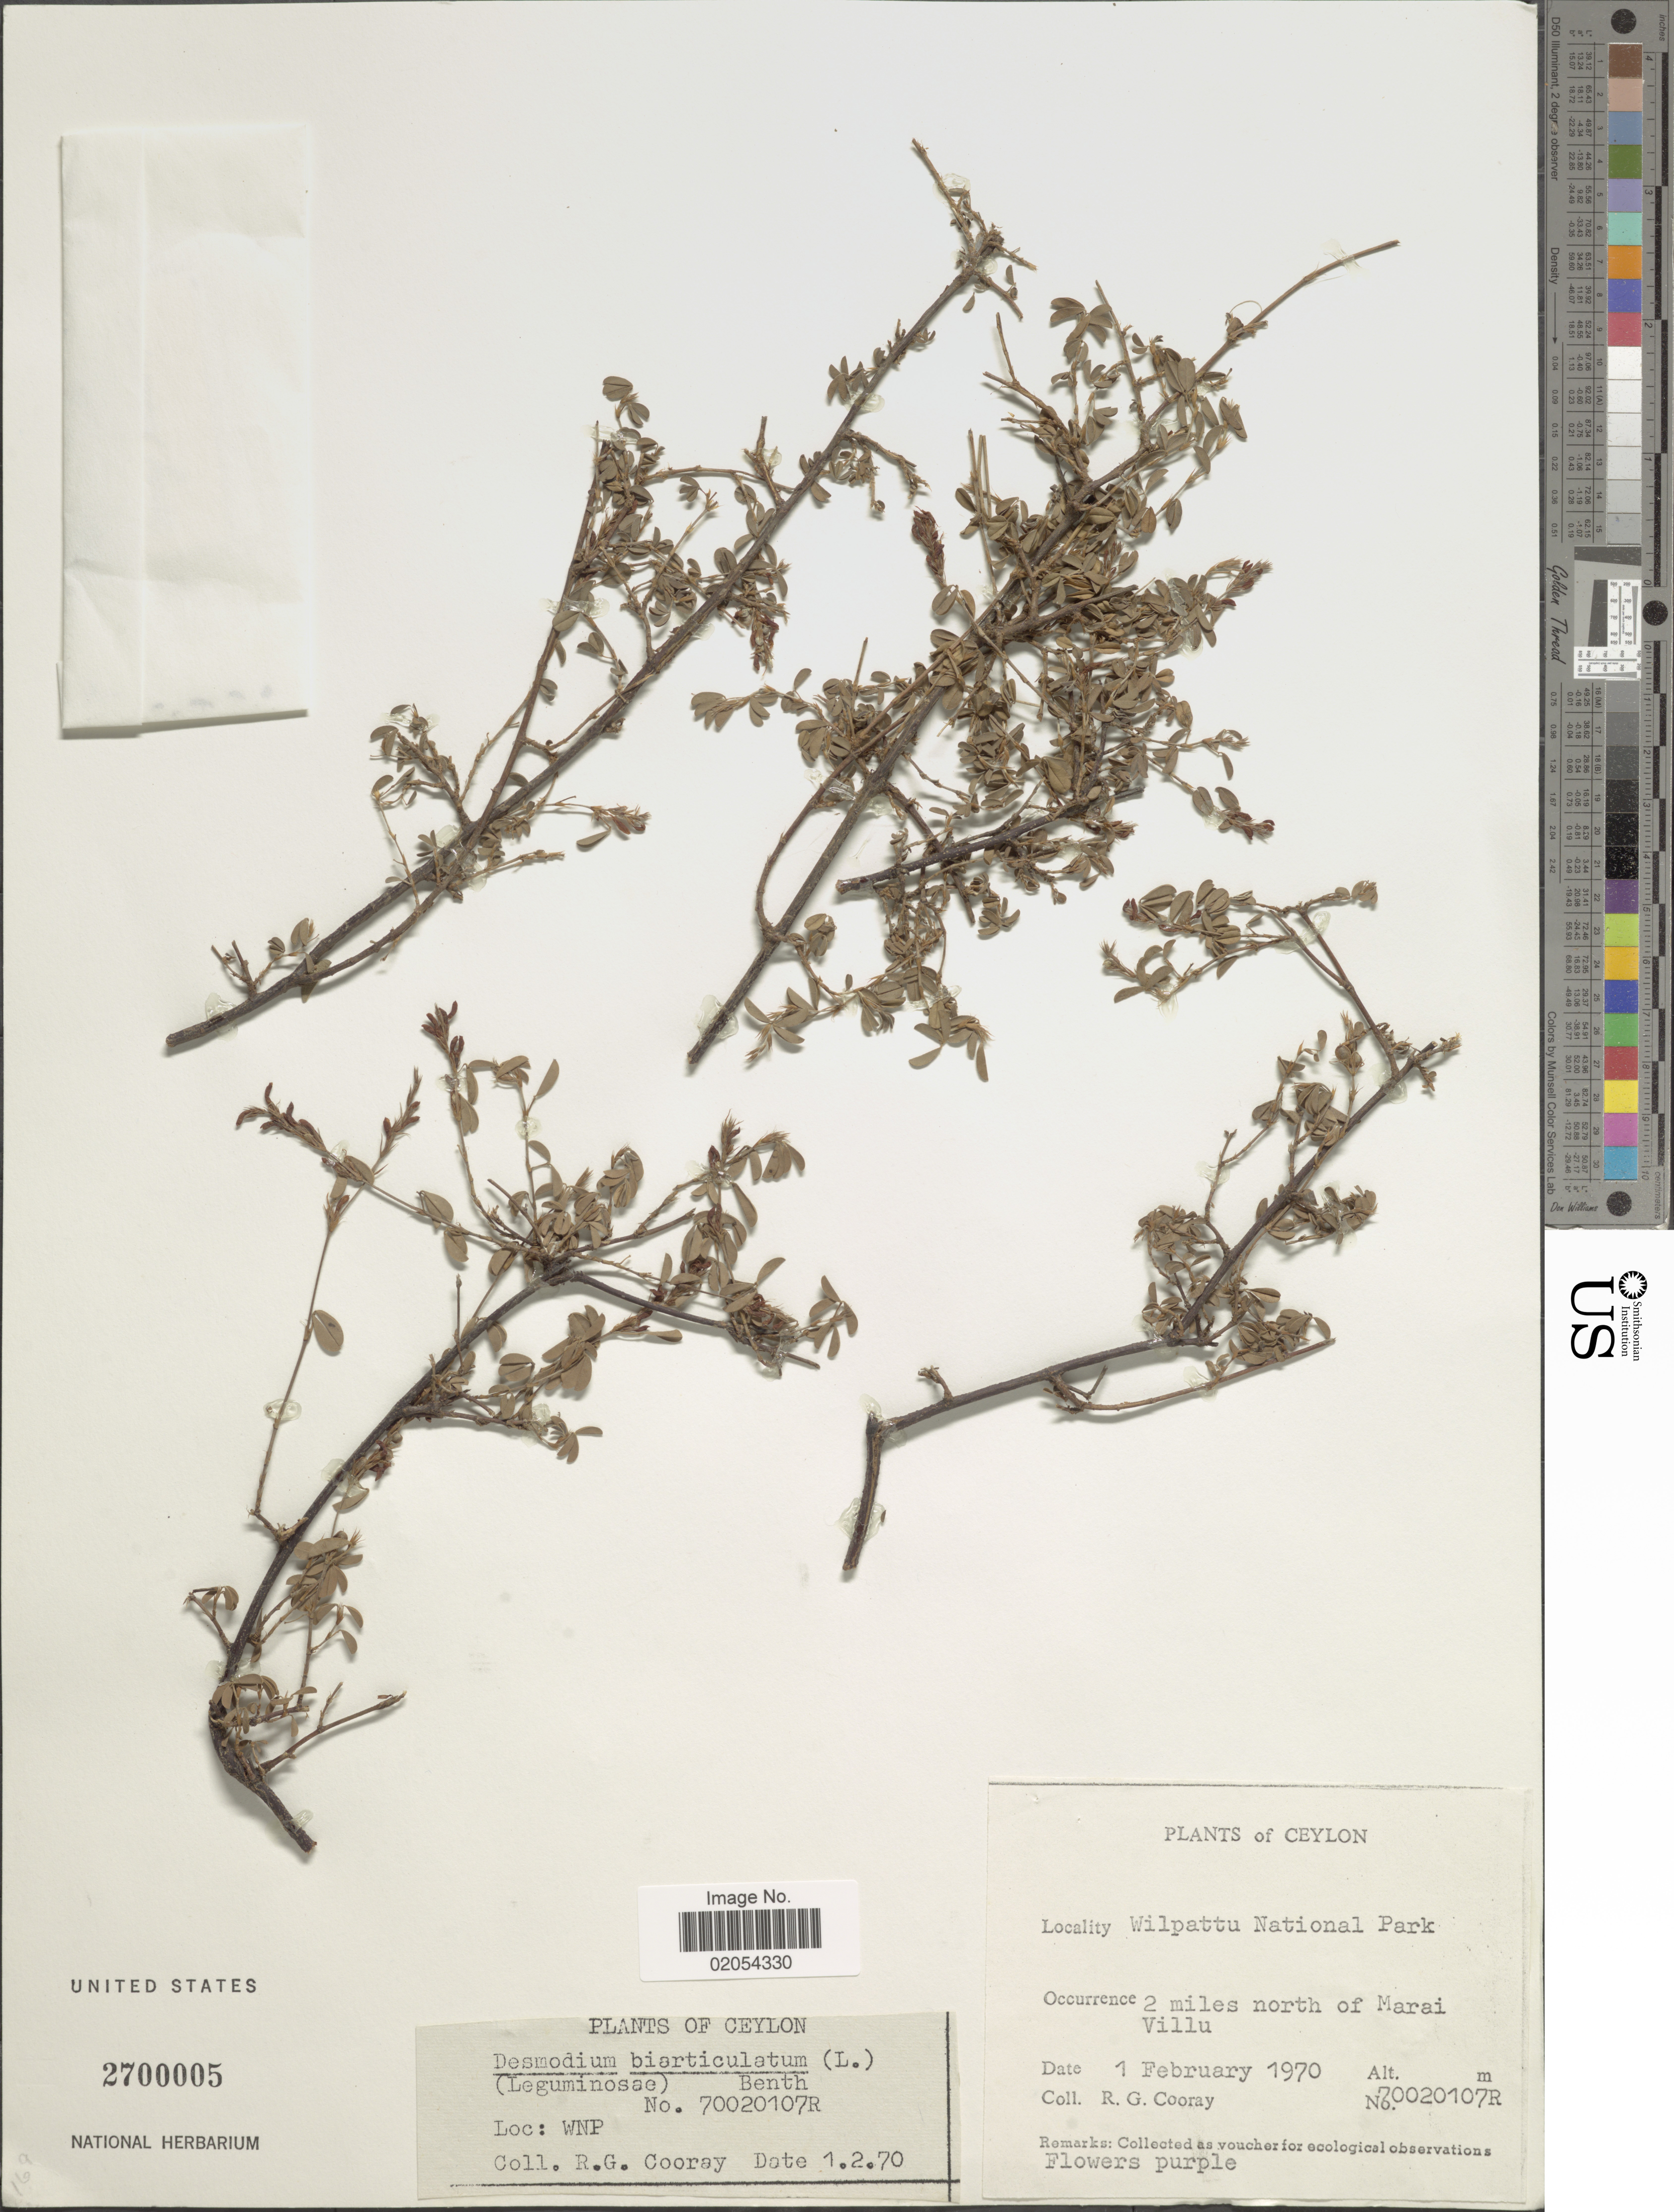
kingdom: Plantae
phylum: Tracheophyta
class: Magnoliopsida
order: Fabales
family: Fabaceae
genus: Aphyllodium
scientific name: Aphyllodium biarticulatum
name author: (L.) Gagnep.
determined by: Strong, Mark T., (BOT), Smithsonian Institution - National Museum of Natural History (UNITED STATES)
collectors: R. Cooray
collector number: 70020107R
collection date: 1970-02-01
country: Sri Lanka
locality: Ceylon, Wilpattu National Park, 2 miles north of Marai, Villu.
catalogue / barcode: US 2700005